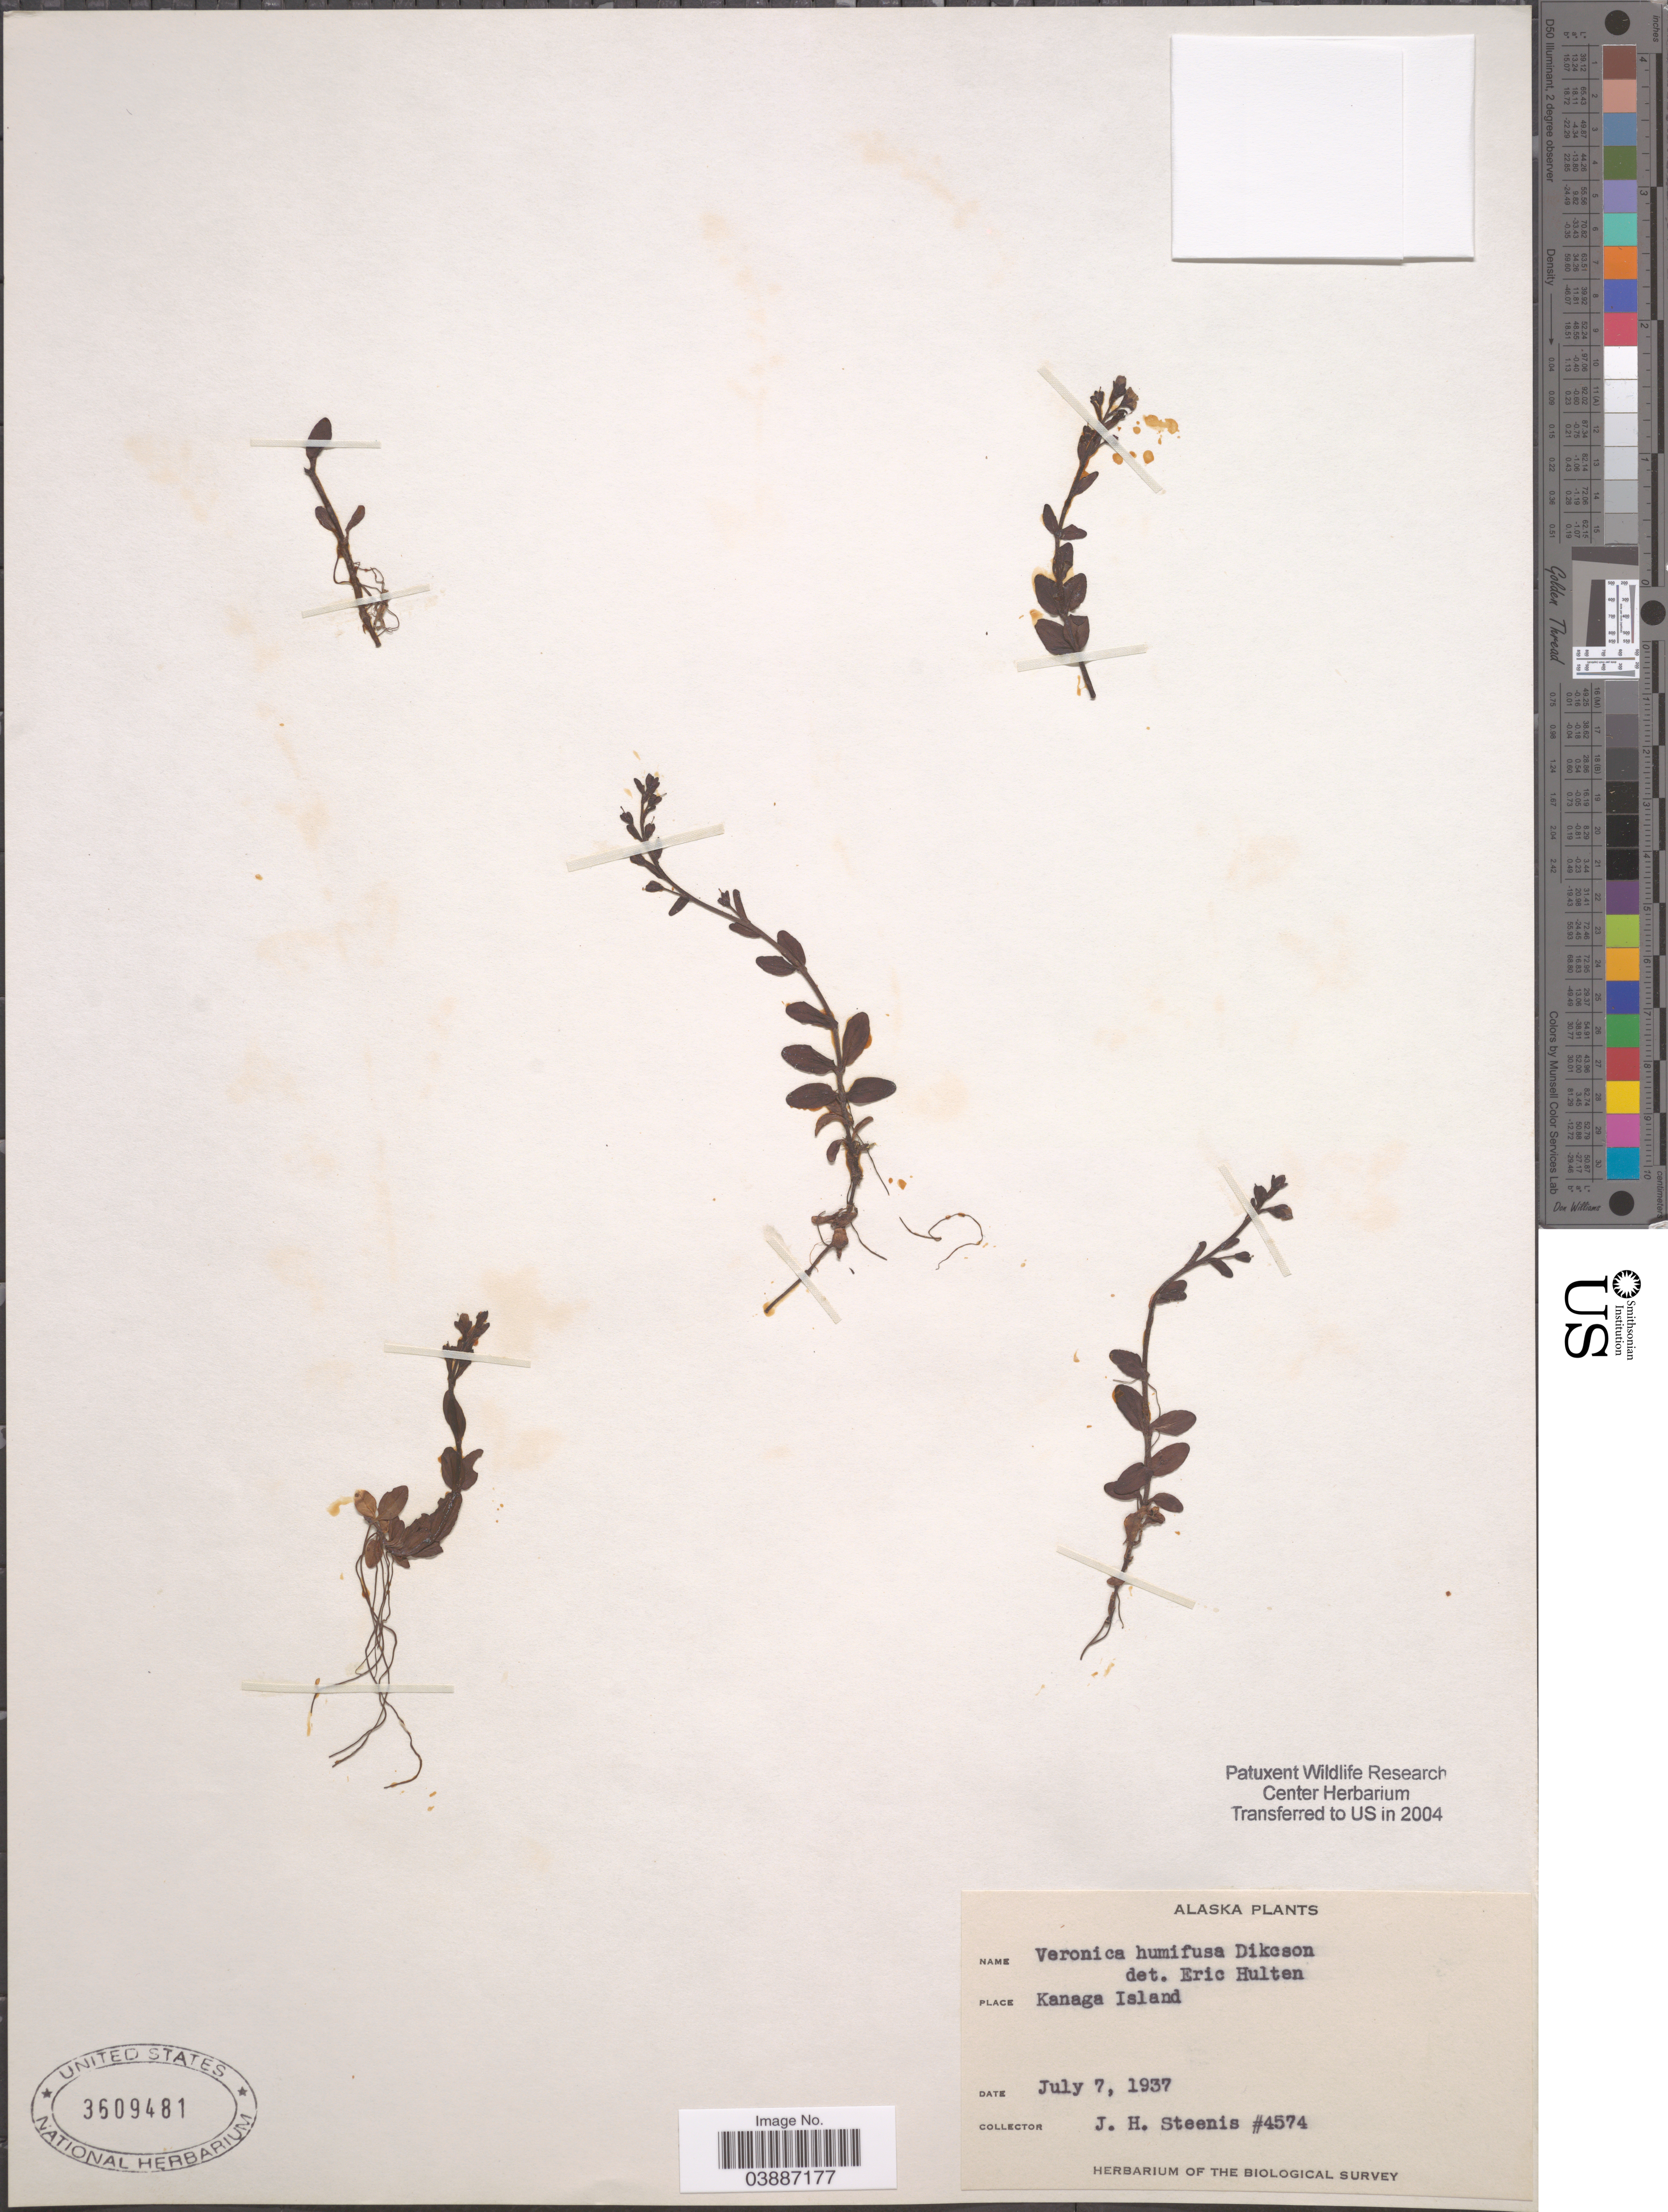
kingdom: Plantae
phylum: Tracheophyta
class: Magnoliopsida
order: Lamiales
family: Plantaginaceae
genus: Veronica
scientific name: Veronica humifusa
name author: Dicks. ex With.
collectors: J. H. Steenis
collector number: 4574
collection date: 1937-07-07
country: United States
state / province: Alaska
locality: Kanaga Island.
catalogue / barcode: US 3609481